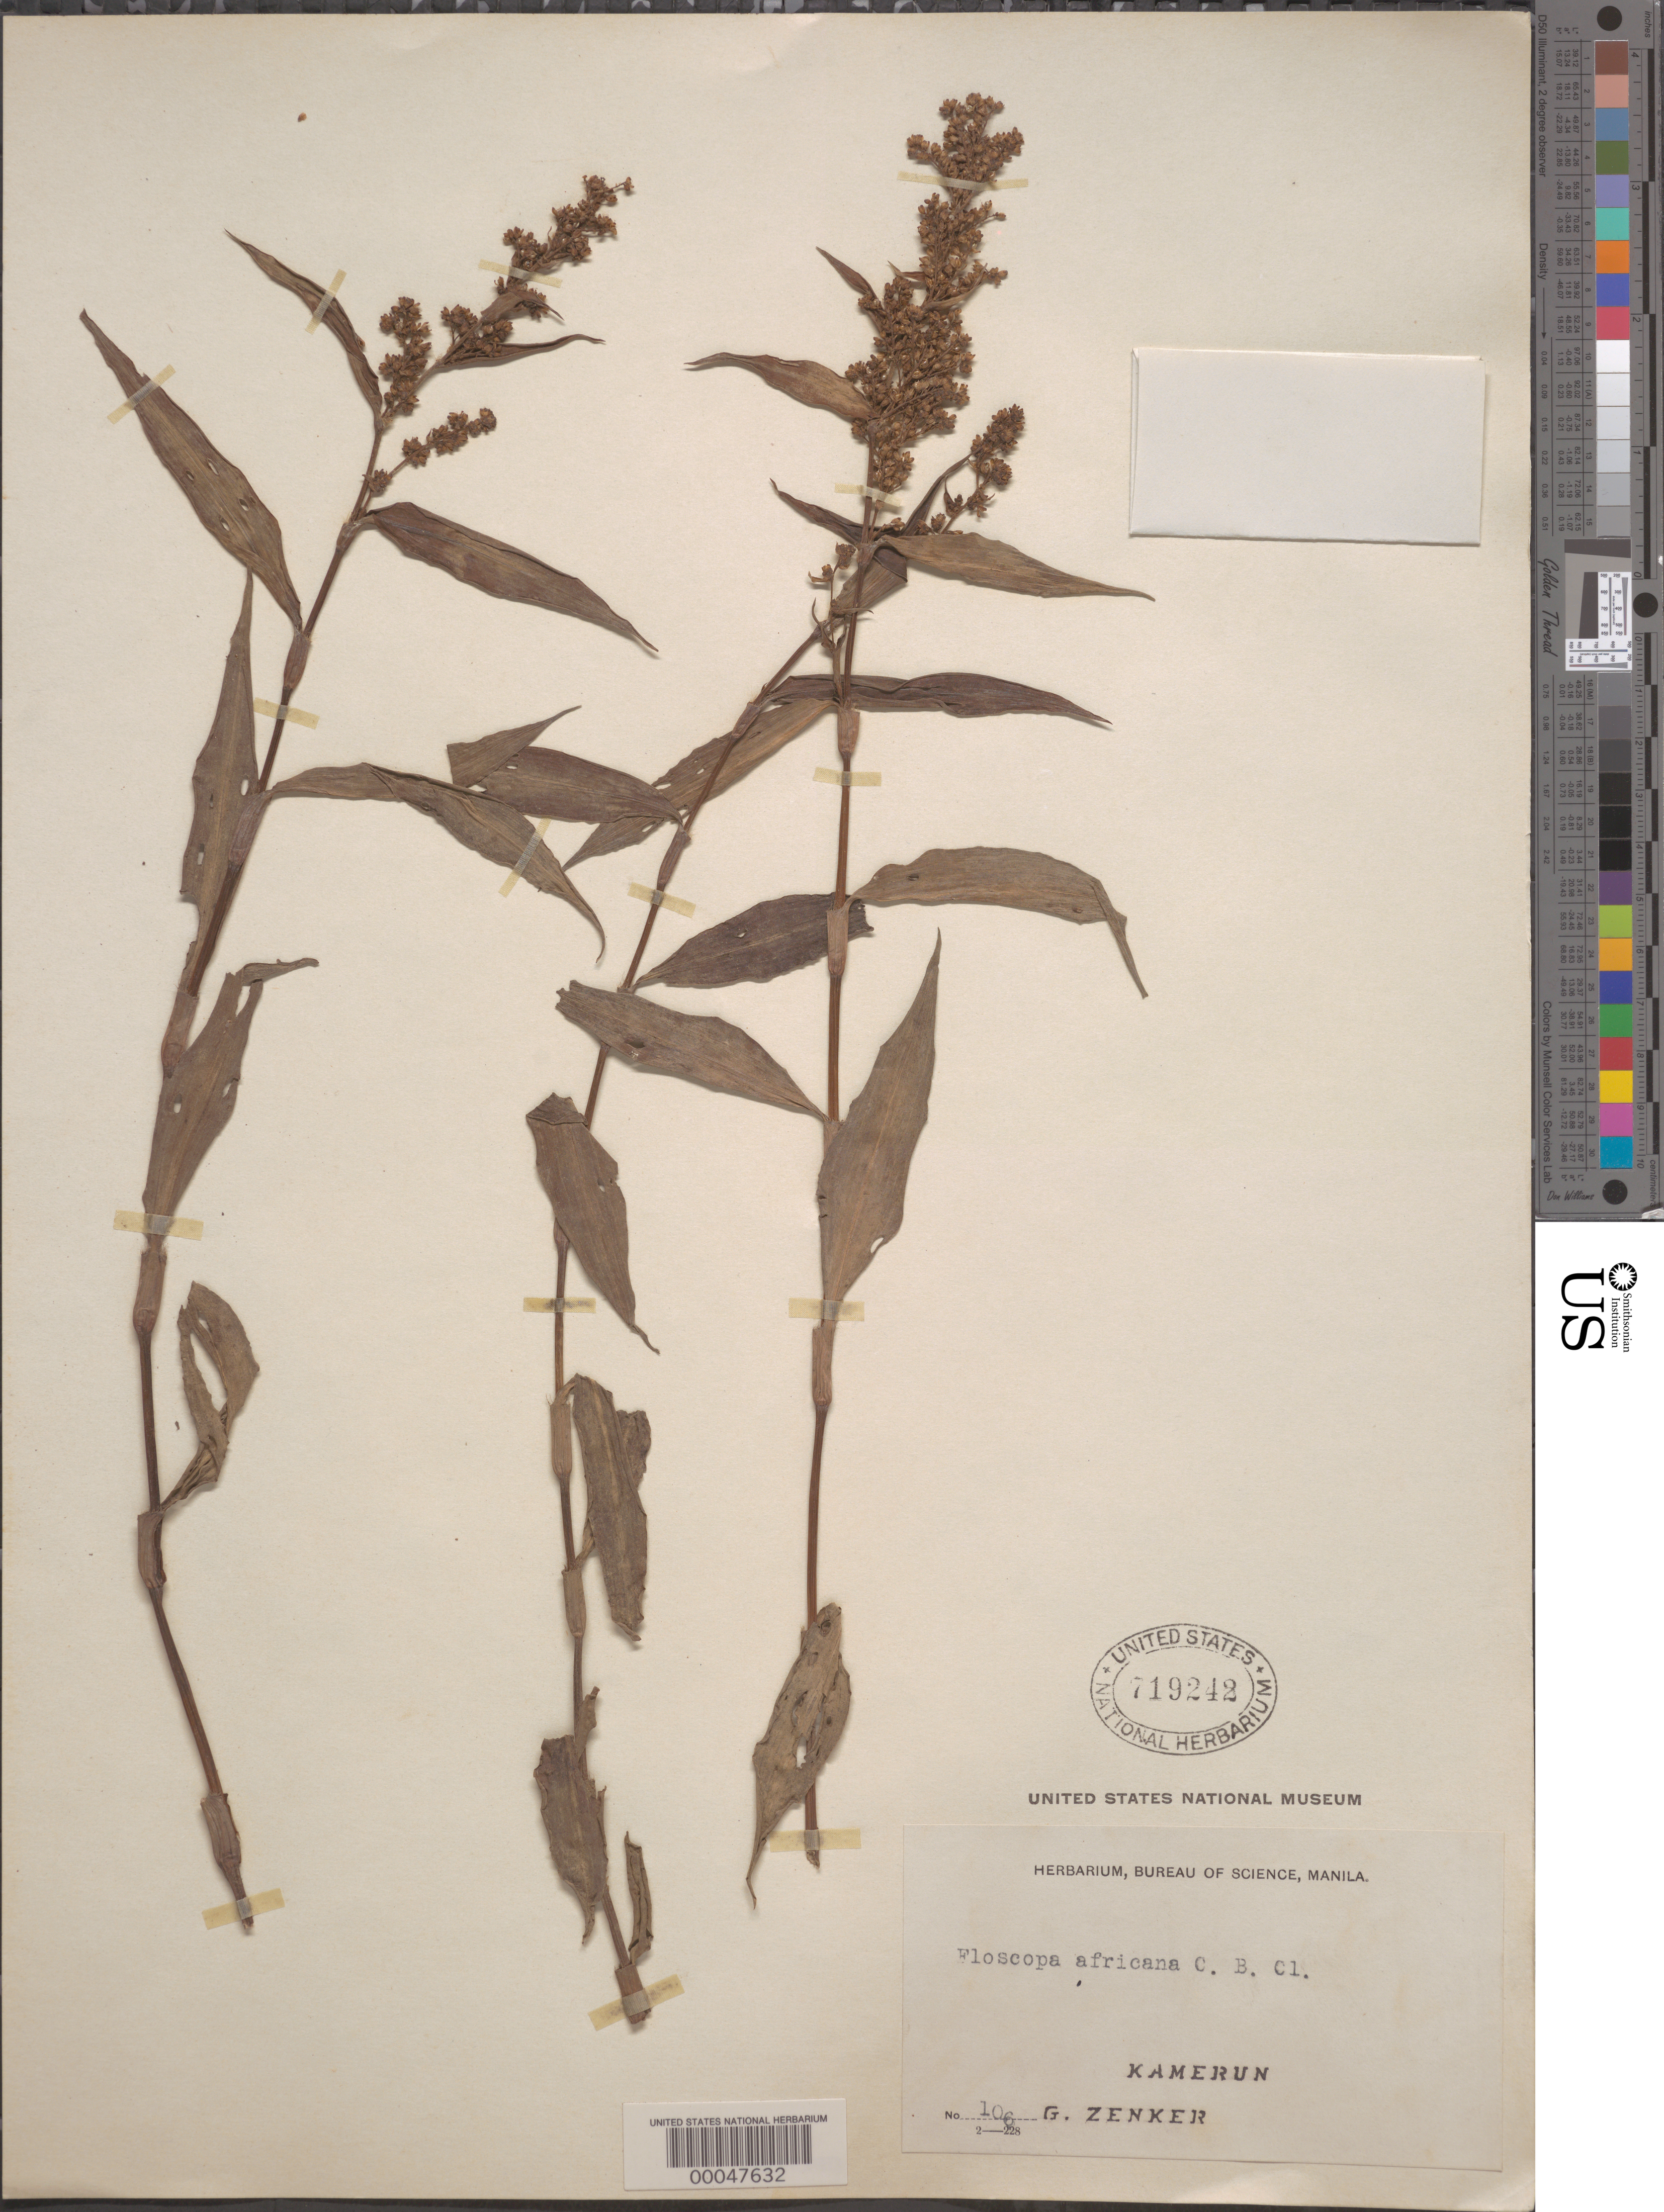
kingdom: Plantae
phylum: Tracheophyta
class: Liliopsida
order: Commelinales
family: Commelinaceae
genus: Floscopa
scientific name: Floscopa africana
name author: (P. Beauv.) C.B. Clarke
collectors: G. A. Zenker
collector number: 106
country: Cameroon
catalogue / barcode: US 719242